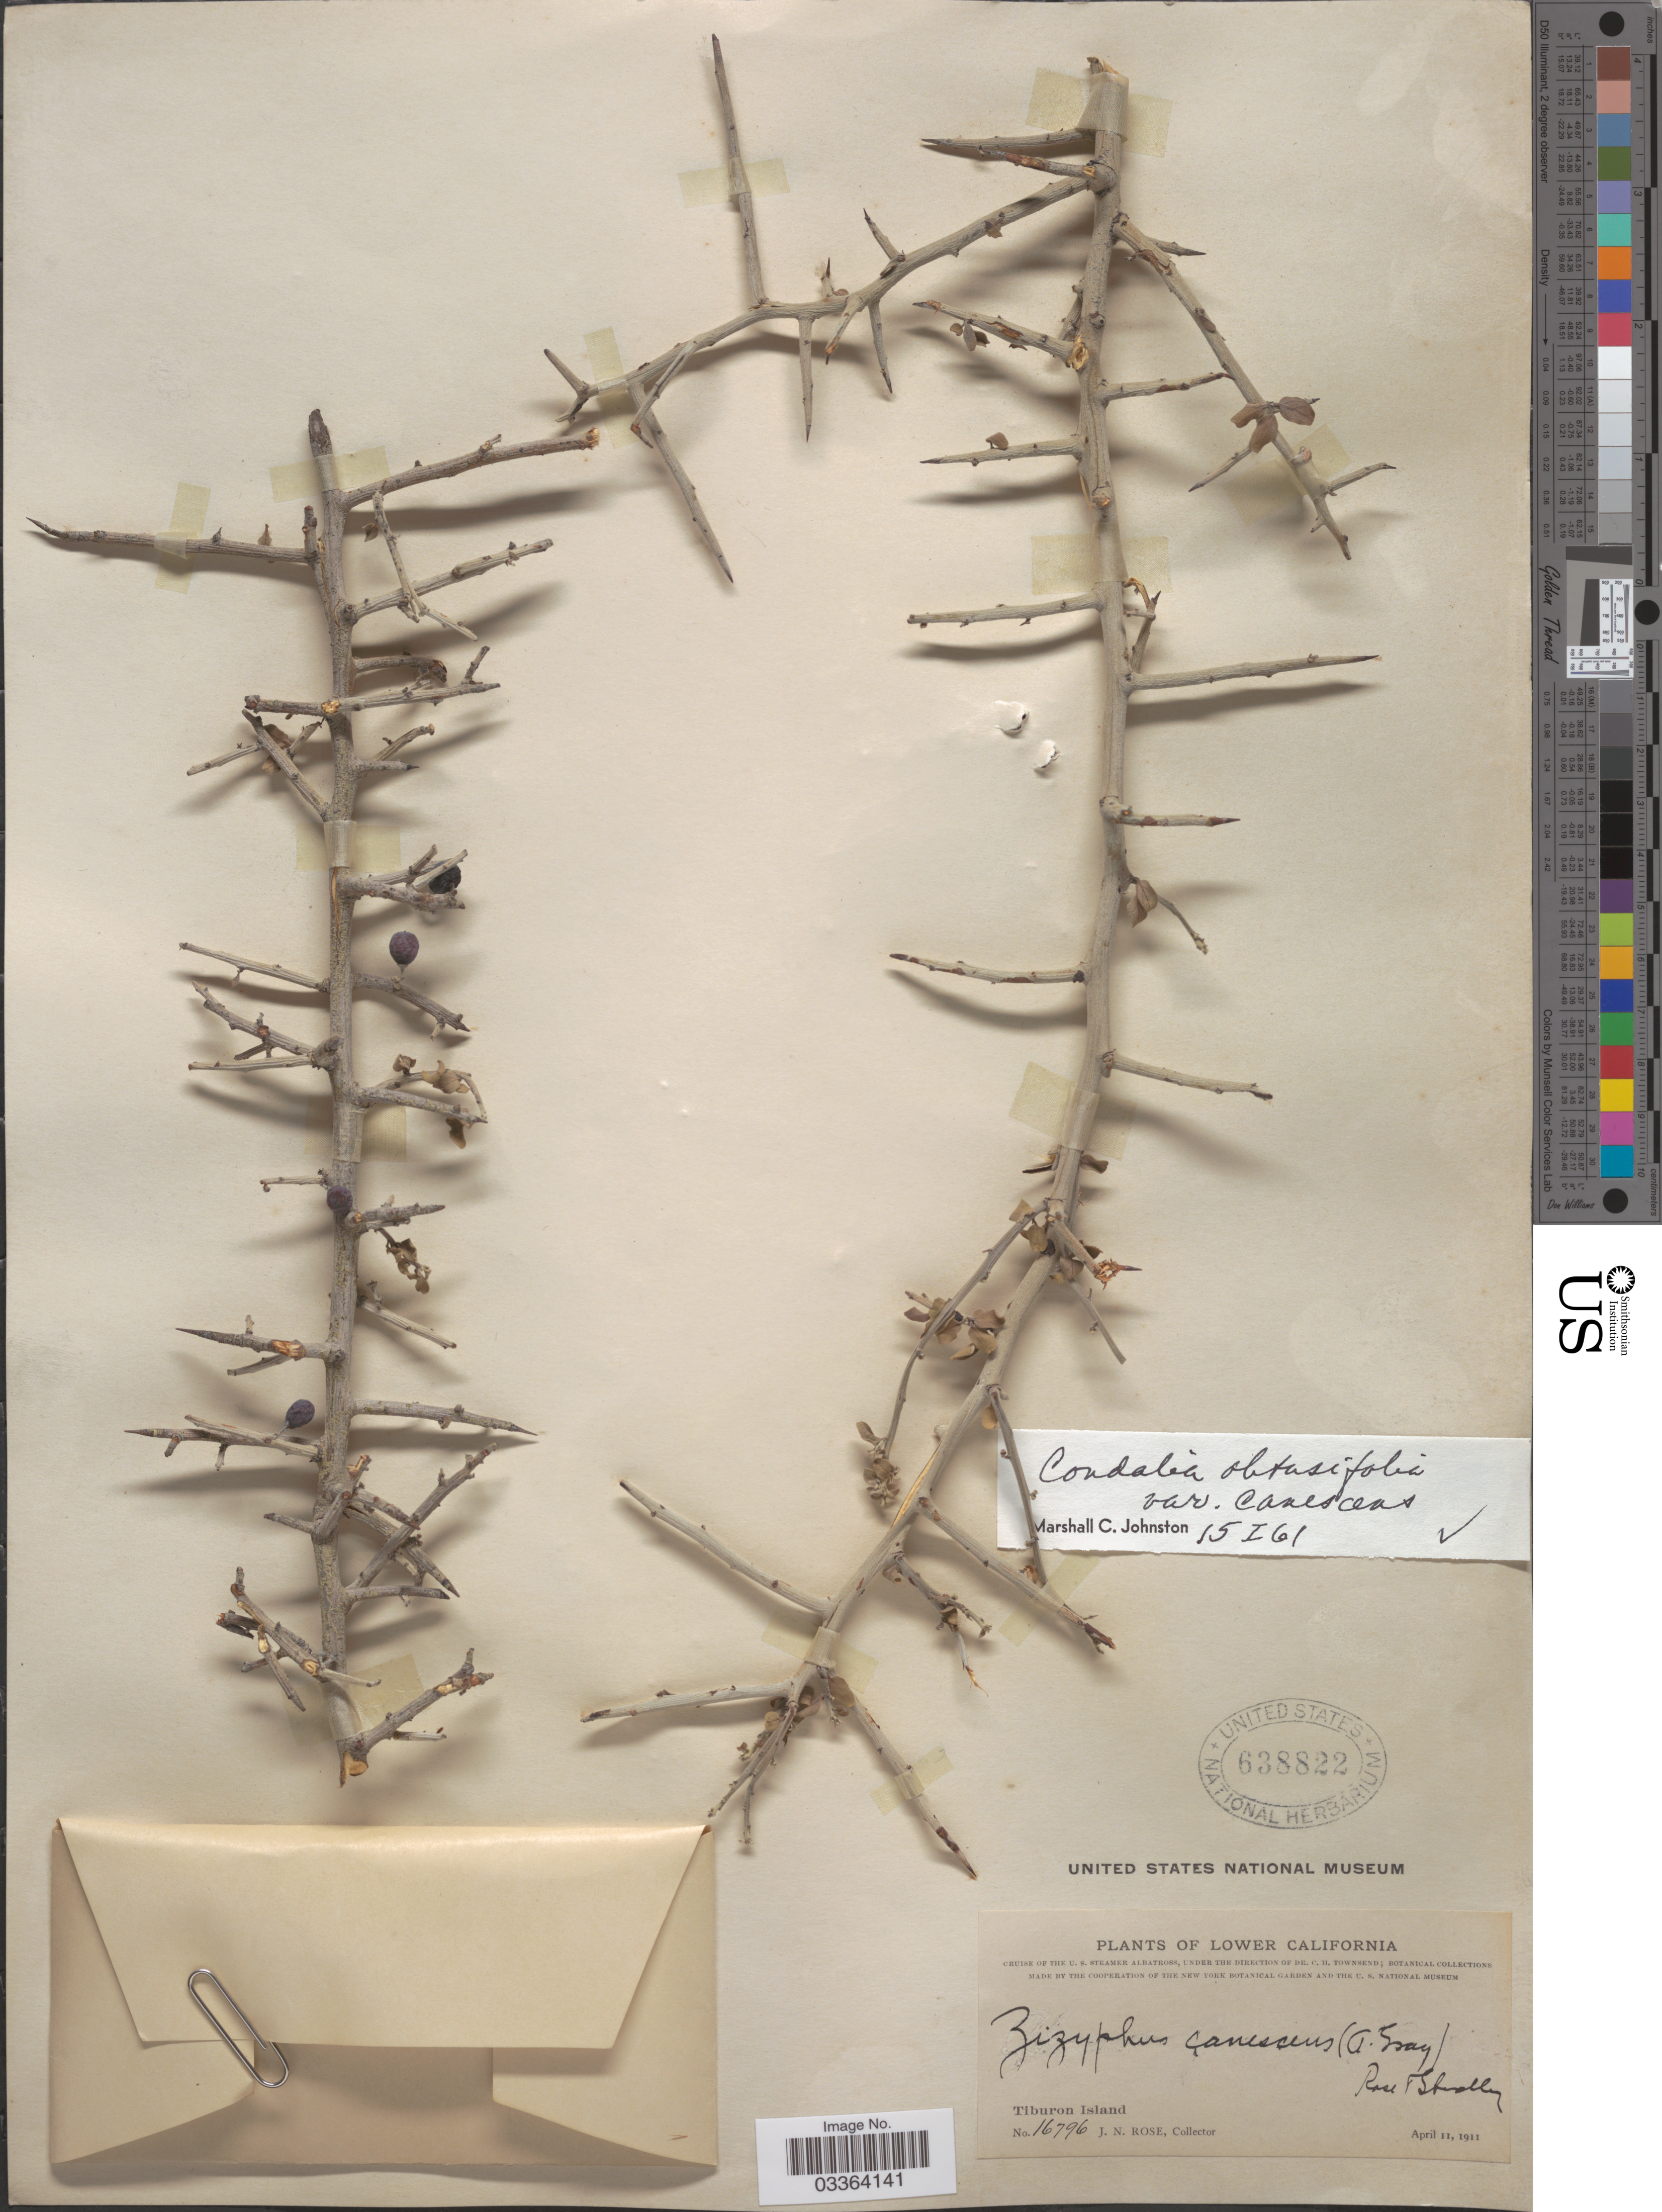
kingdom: Plantae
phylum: Tracheophyta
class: Magnoliopsida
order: Rosales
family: Rhamnaceae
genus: Sarcomphalus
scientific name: Sarcomphalus obtusifolius var. canescens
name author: (A. Gray) Hauenschild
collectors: J. N. Rose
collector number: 16796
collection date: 1911-04-11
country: Mexico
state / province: Sonora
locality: Lower California, Tiburon Island.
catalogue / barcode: US 638822